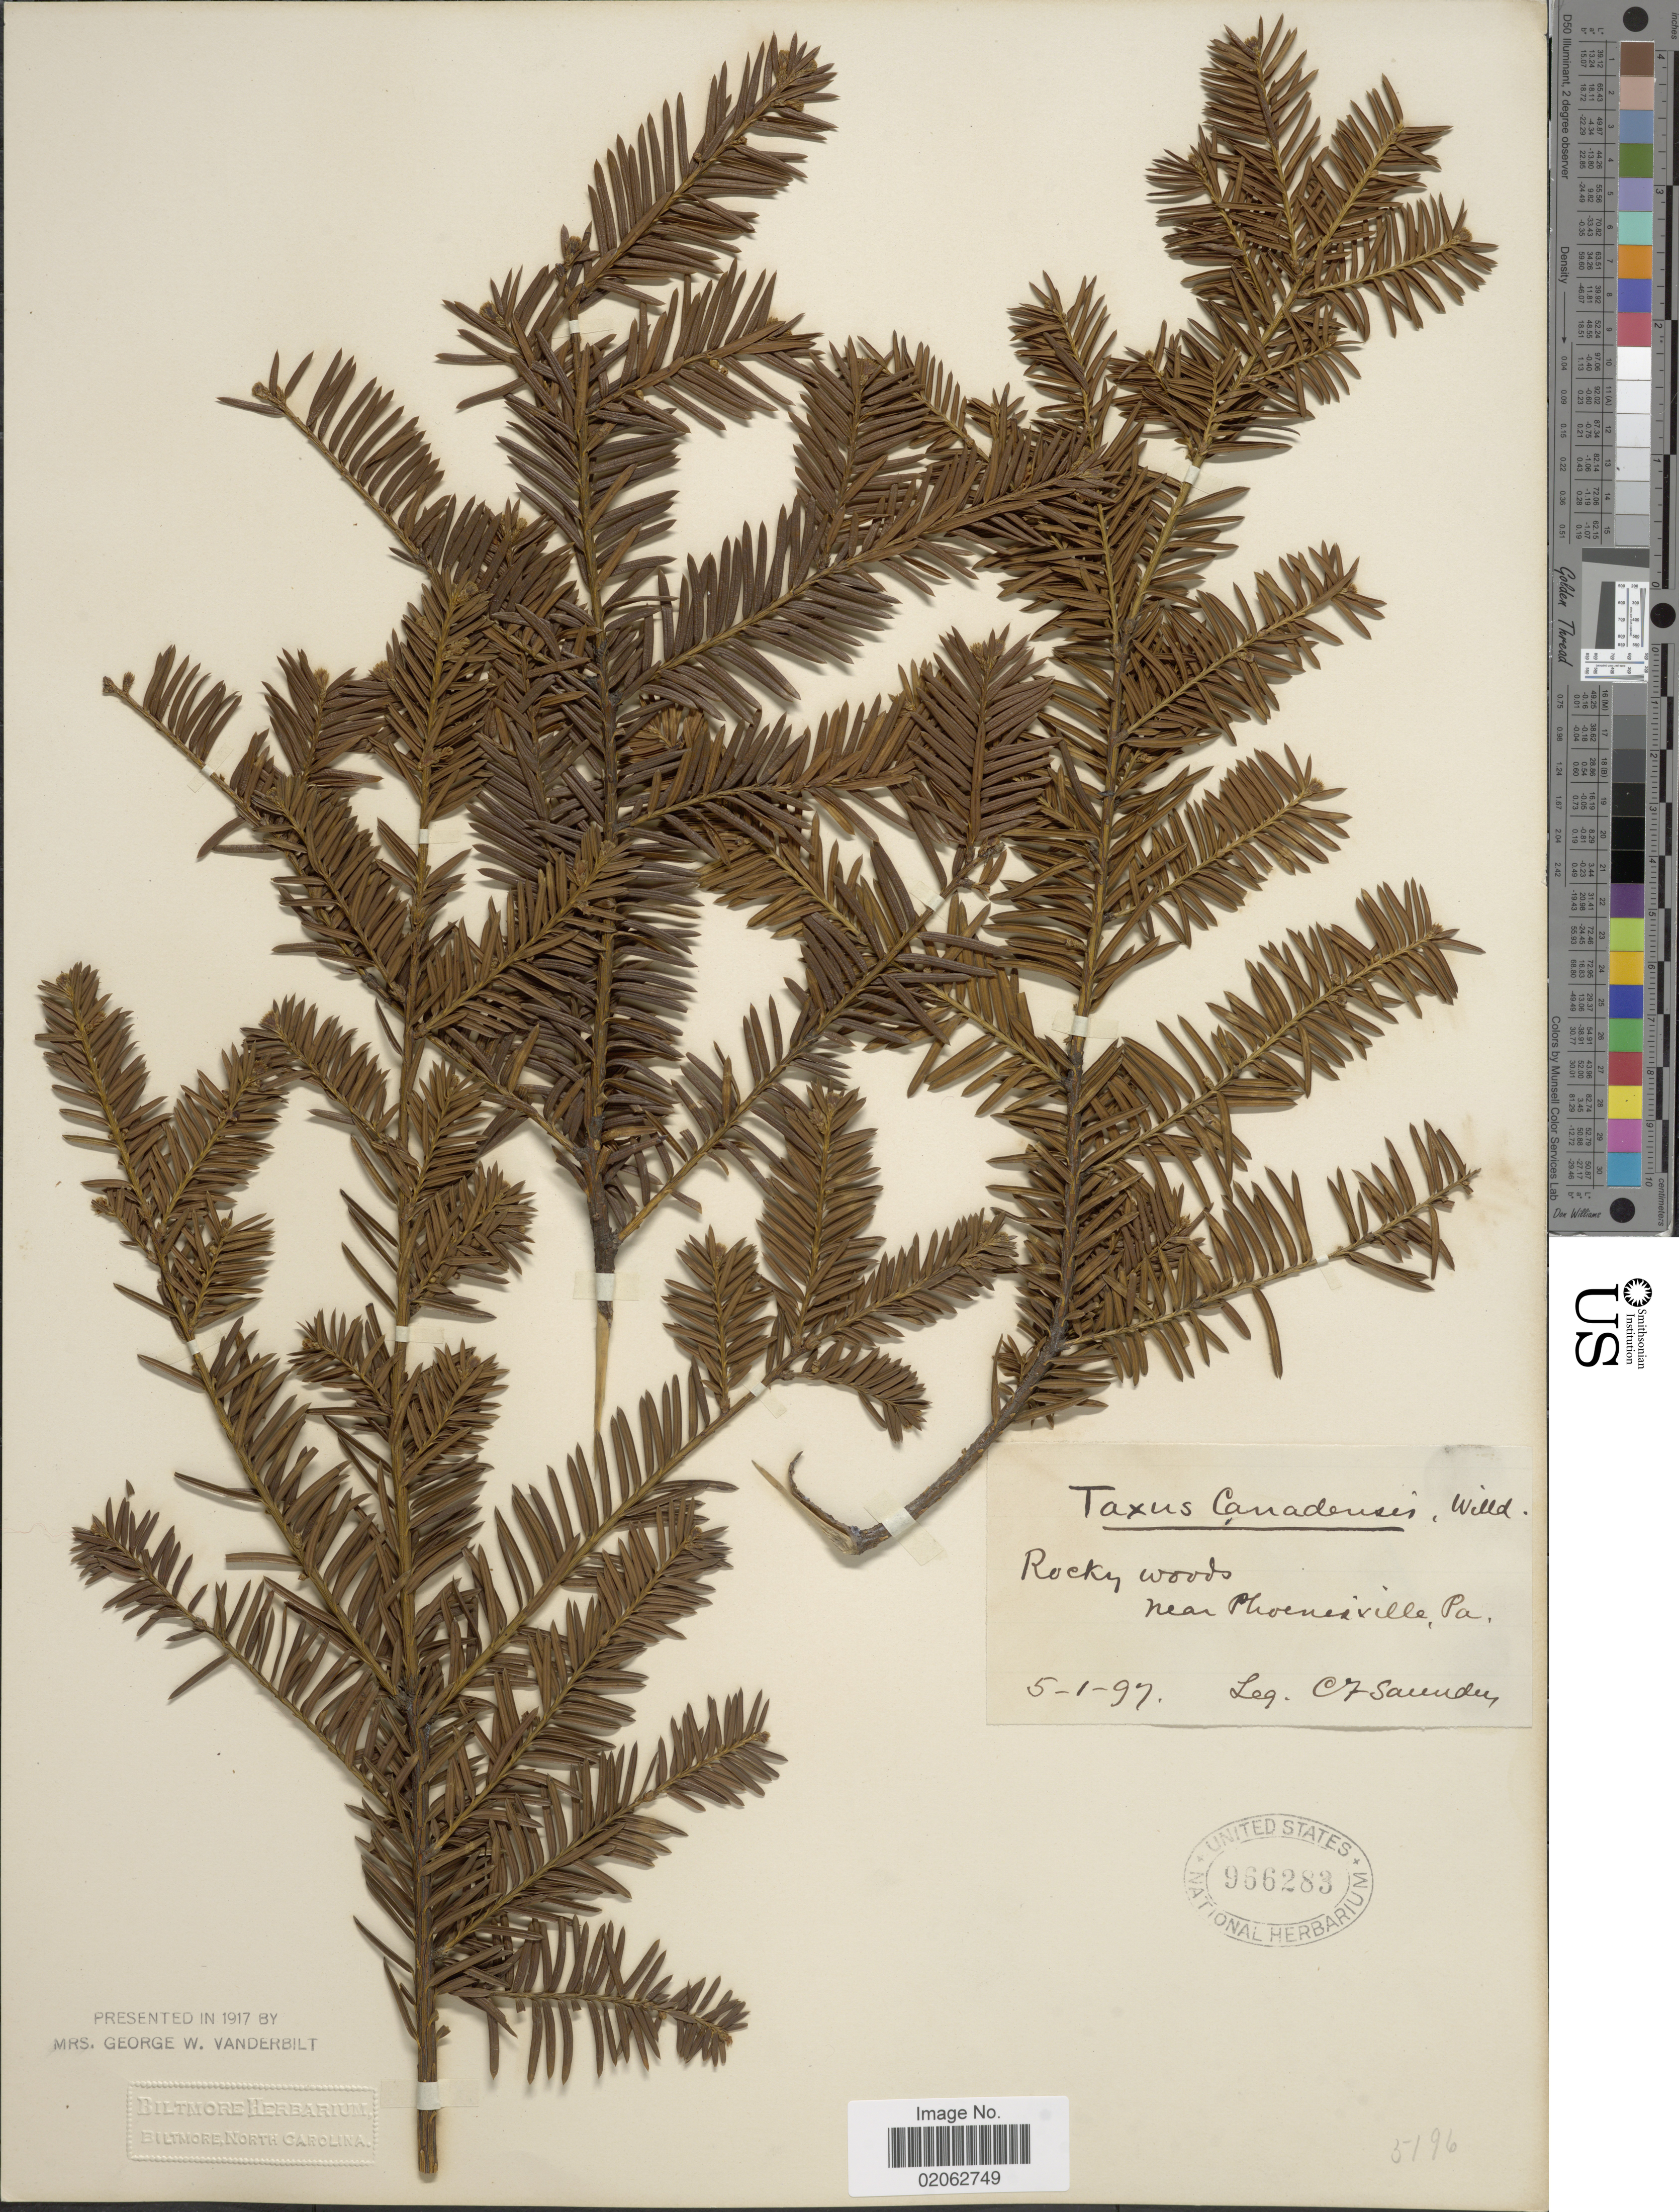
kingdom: Plantae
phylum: Tracheophyta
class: Pinopsida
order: Pinales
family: Taxaceae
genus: Taxus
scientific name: Taxus canadensis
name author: Marshall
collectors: C. Sanders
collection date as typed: Transcribed d/m/y: 5/1/97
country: United States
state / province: Pennsylvania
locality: Near Phoenixville, Pa.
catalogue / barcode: US 966283